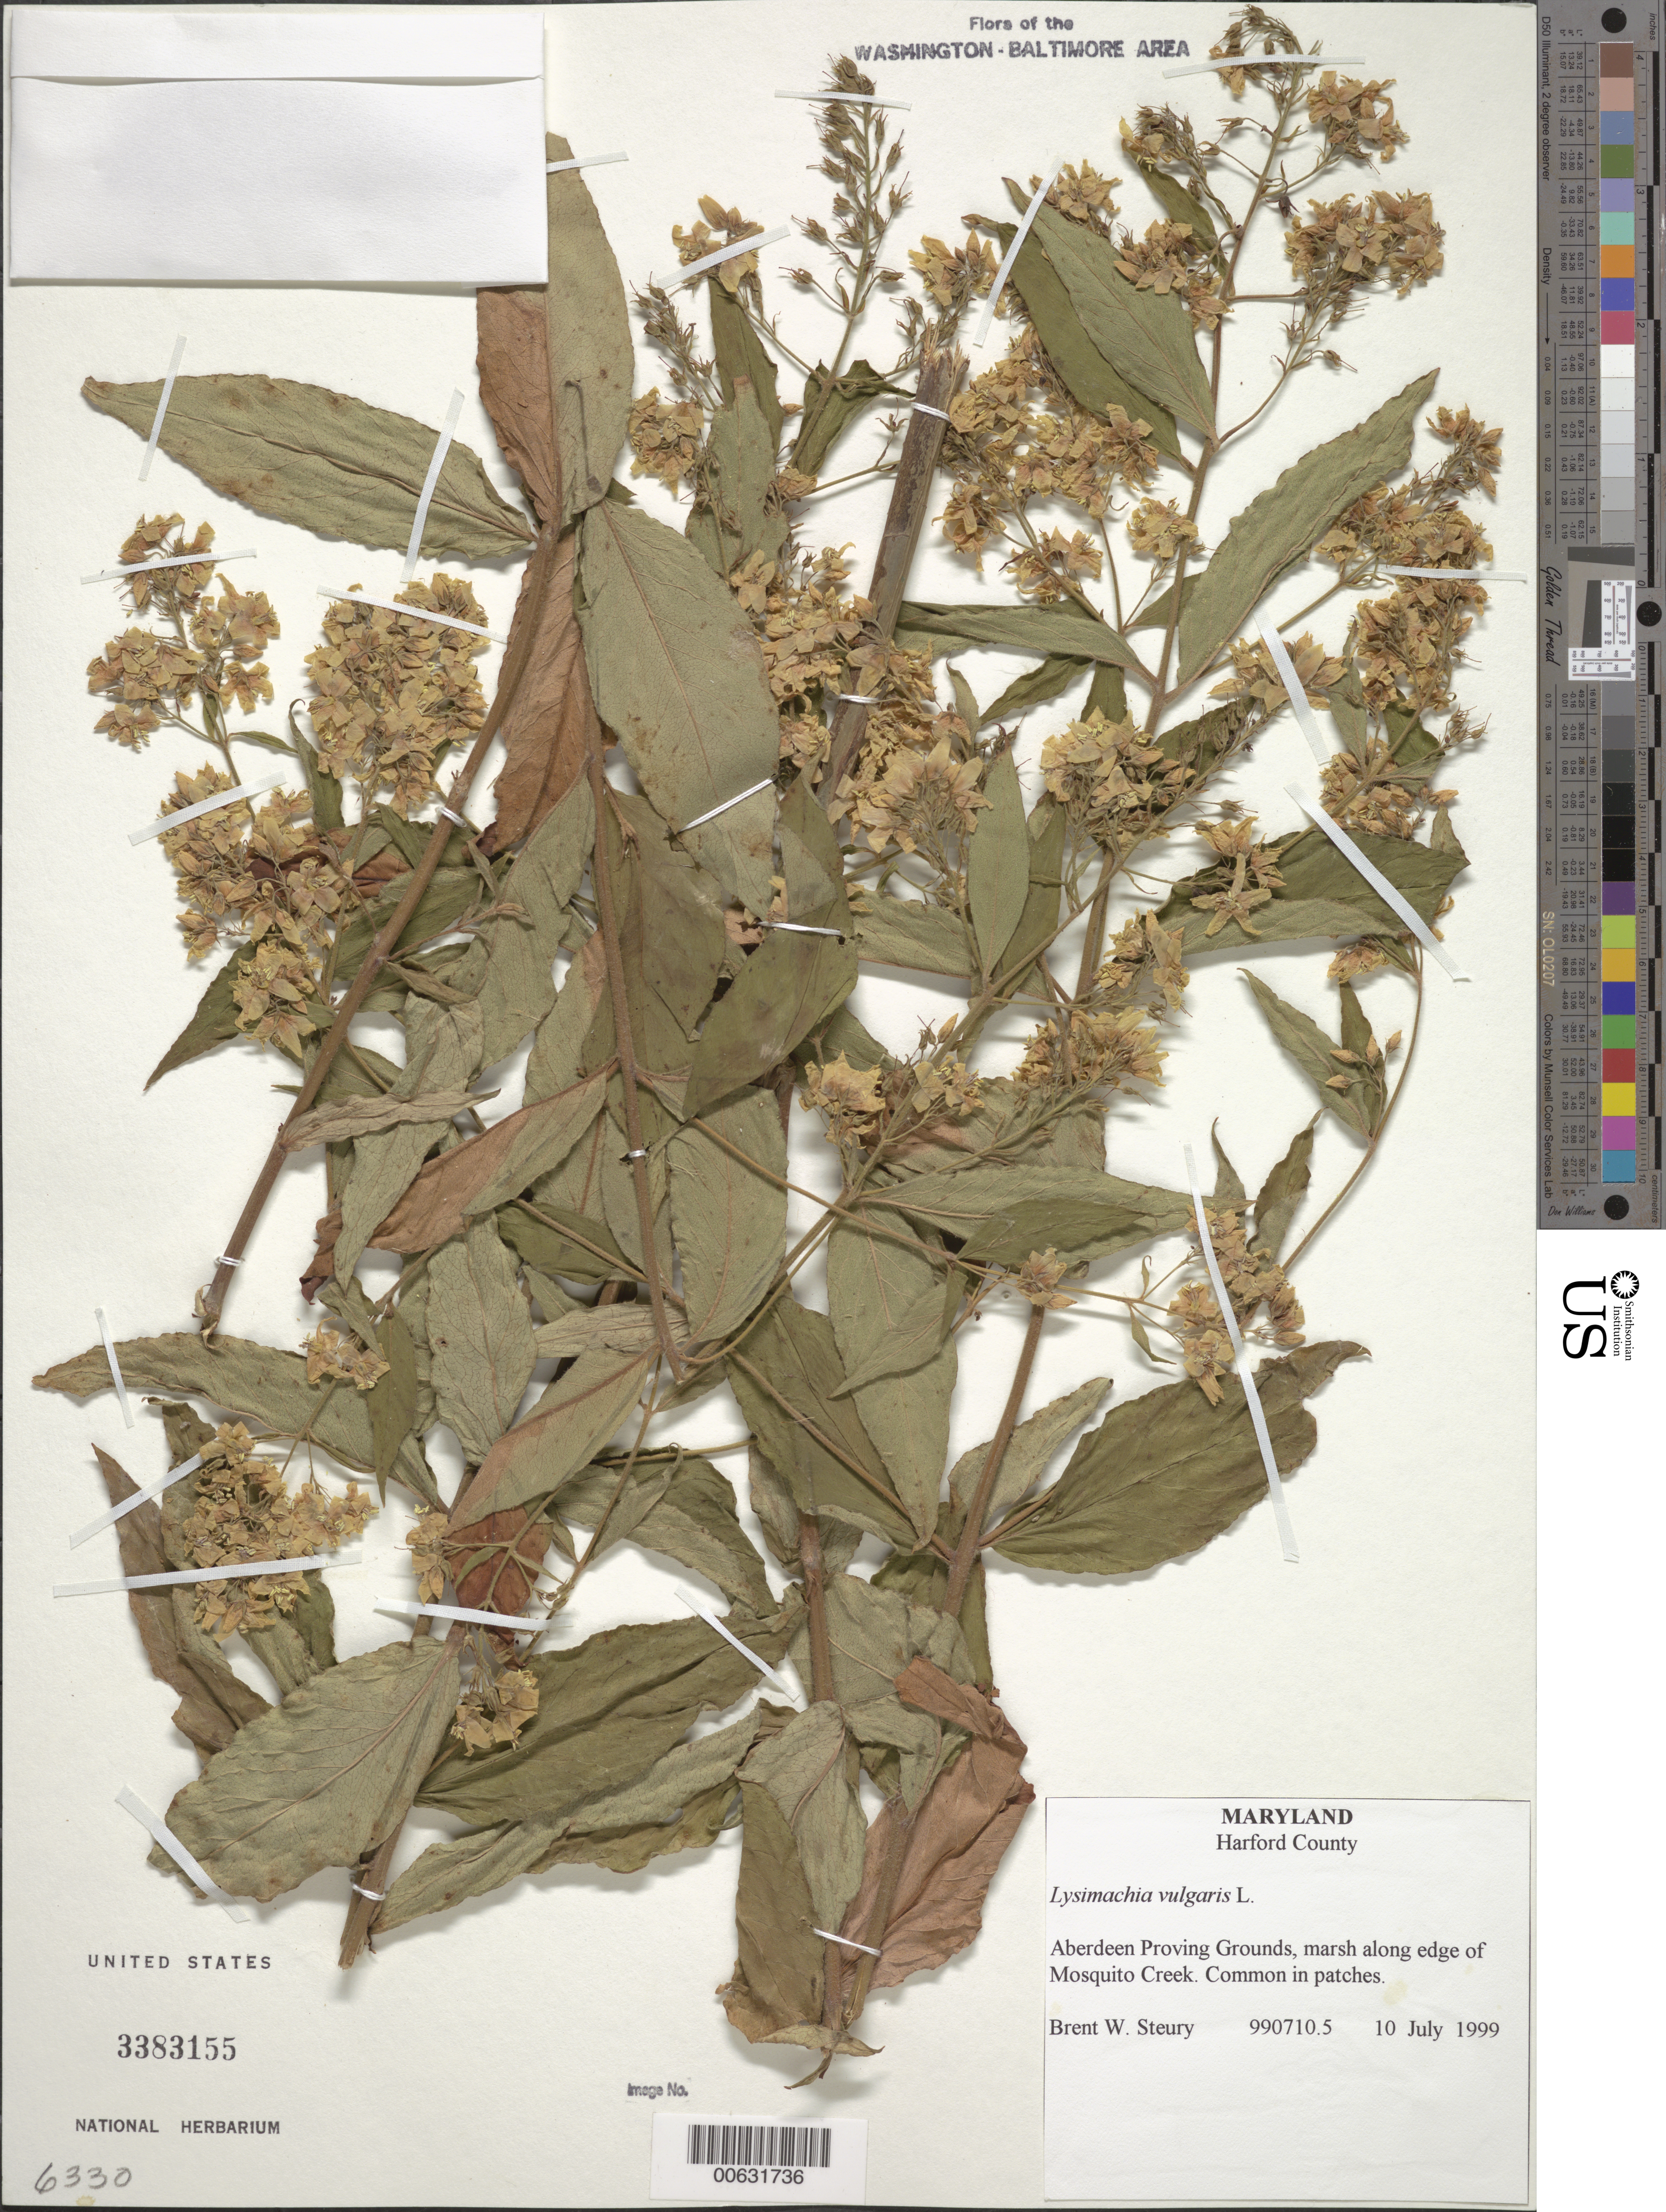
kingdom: Plantae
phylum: Tracheophyta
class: Magnoliopsida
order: Ericales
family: Primulaceae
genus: Lysimachia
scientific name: Lysimachia vulgaris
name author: L.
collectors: B. Steury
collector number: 990710.5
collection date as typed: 10 Jul 1999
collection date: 1999-07-10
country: United States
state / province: Maryland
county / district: Harford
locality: Aberdeen Proving Grounds, Mosquito Creek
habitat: Marsh along edge of creek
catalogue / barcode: US 3383155